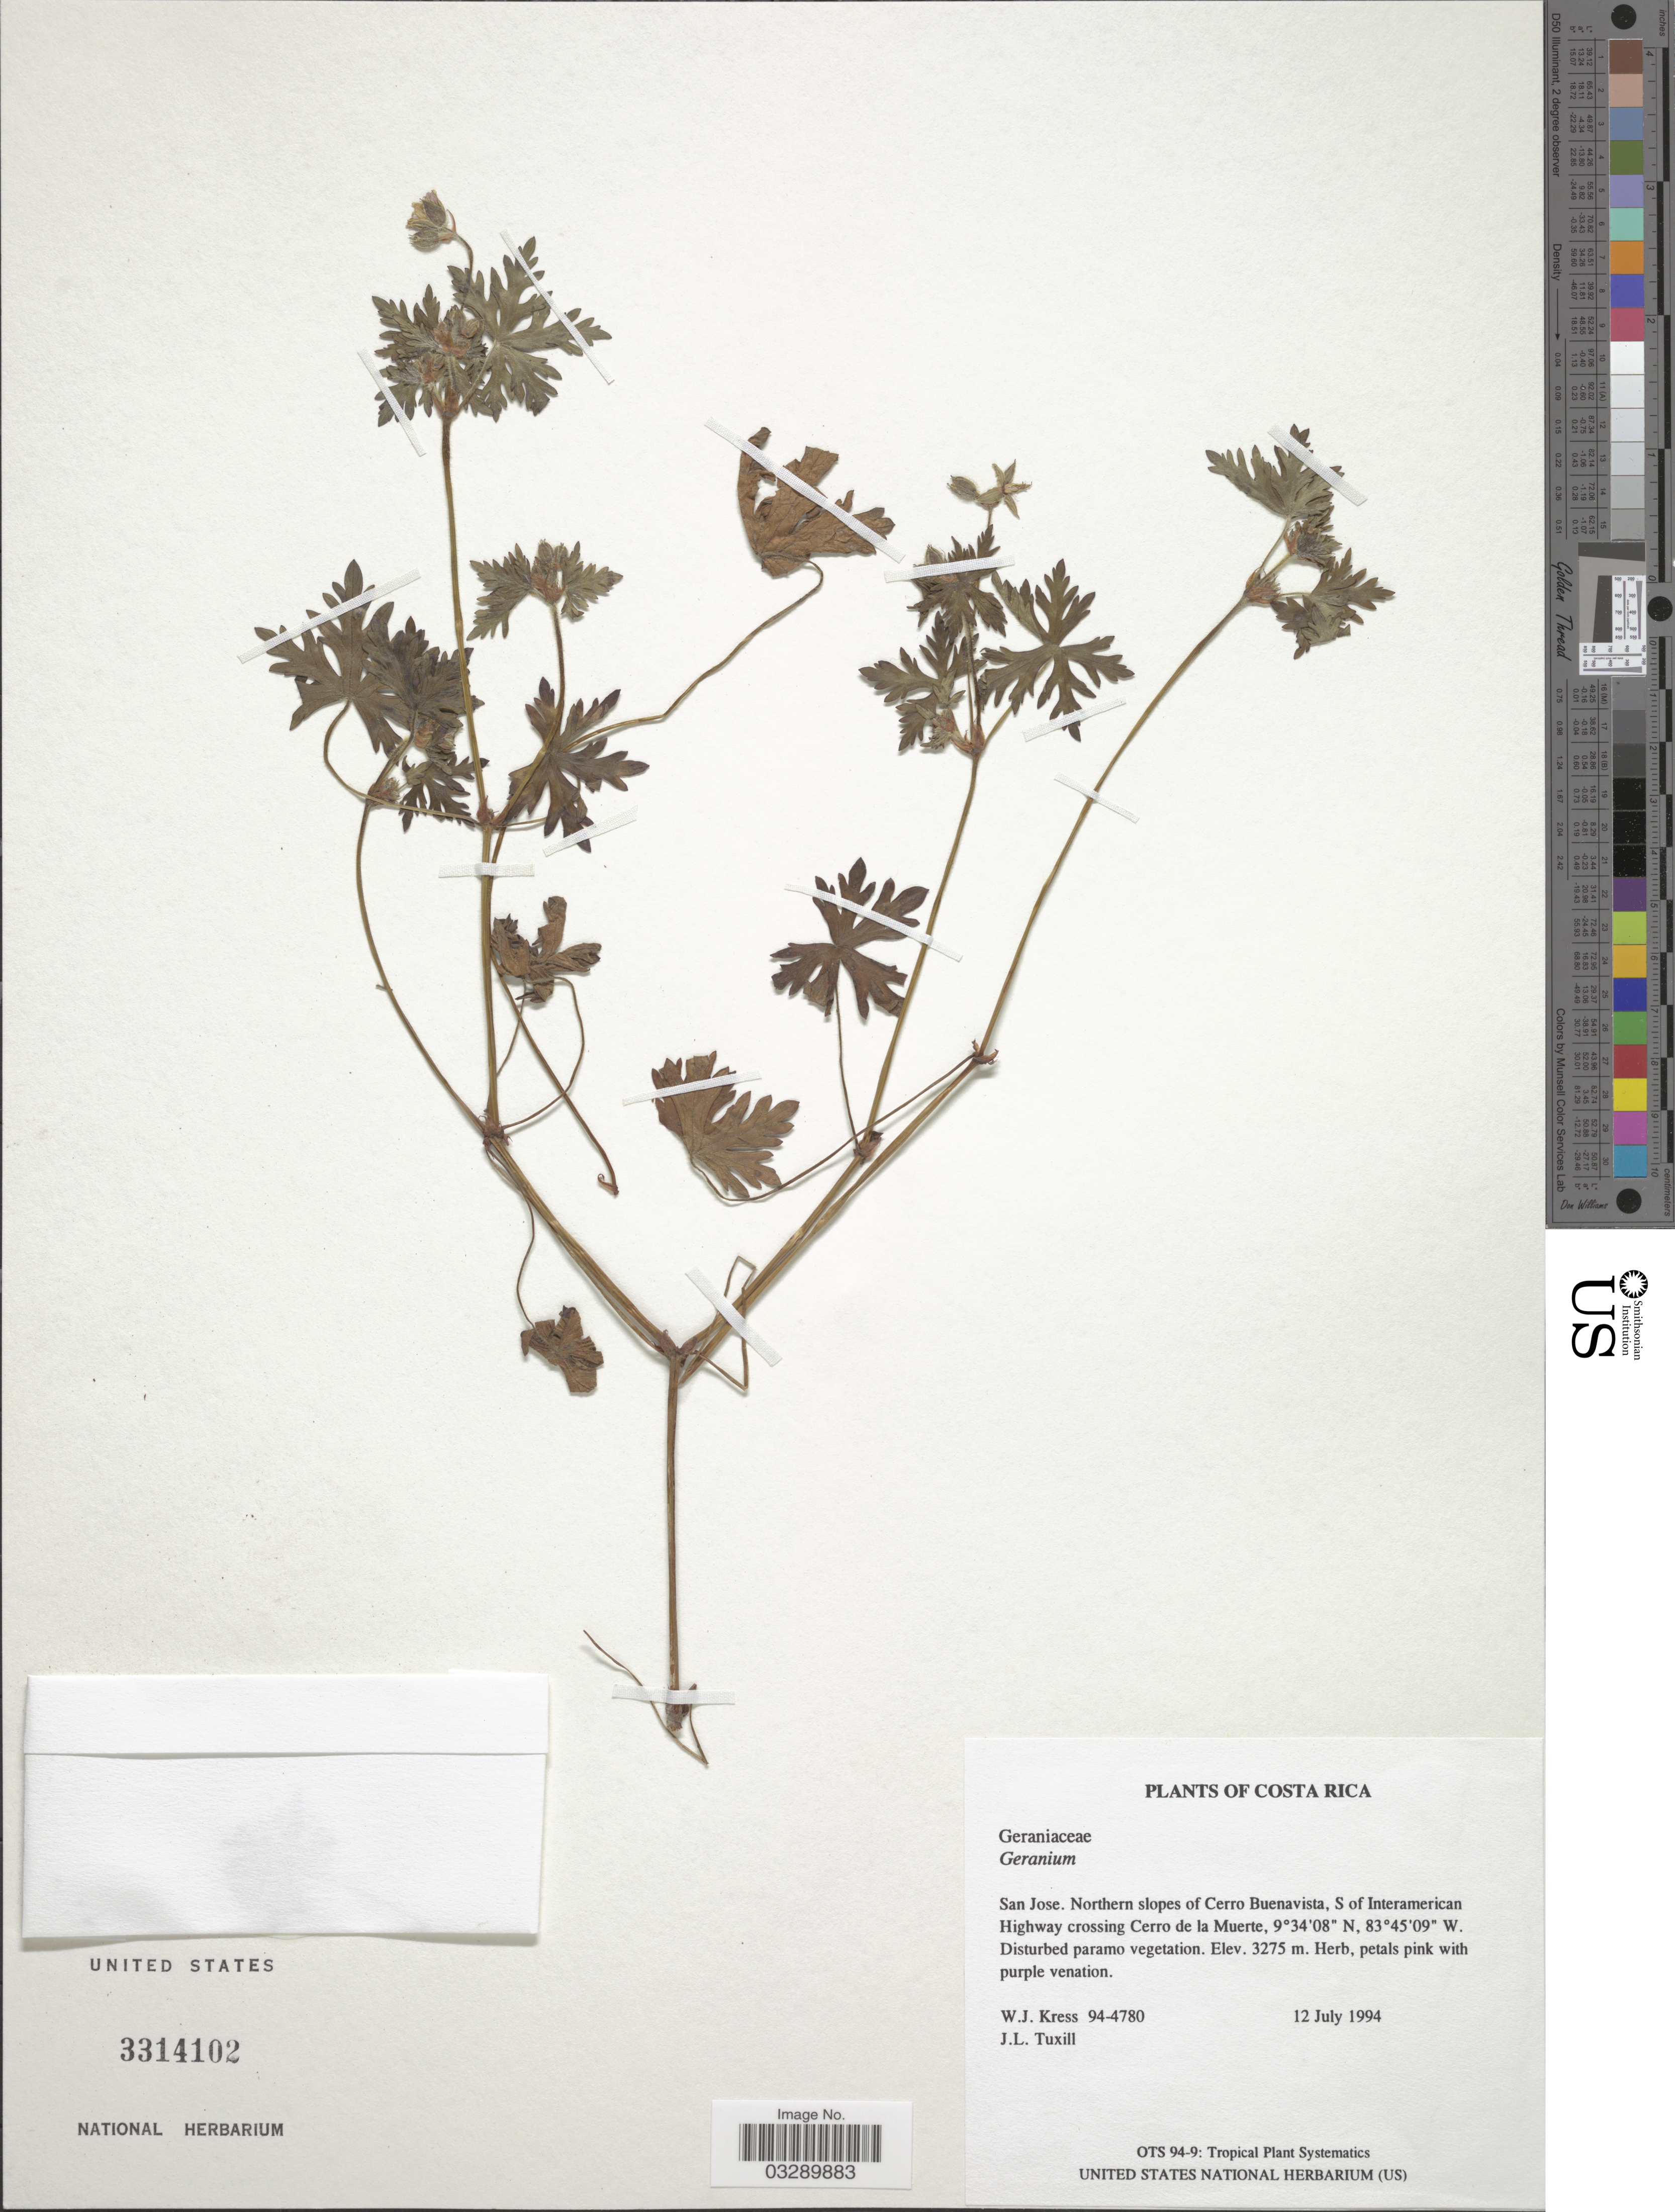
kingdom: Plantae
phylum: Tracheophyta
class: Magnoliopsida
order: Geraniales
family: Geraniaceae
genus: Geranium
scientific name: Geranium sp.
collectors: W. J. Kress & J. L. Tuxill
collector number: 94-4780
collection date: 1994-07-12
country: Costa Rica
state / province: San José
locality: Northern slopes of Cerro Buenavista, S of Interamerican Highway crossing Cerro de la Muerte.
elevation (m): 3275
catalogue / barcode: US 3314102